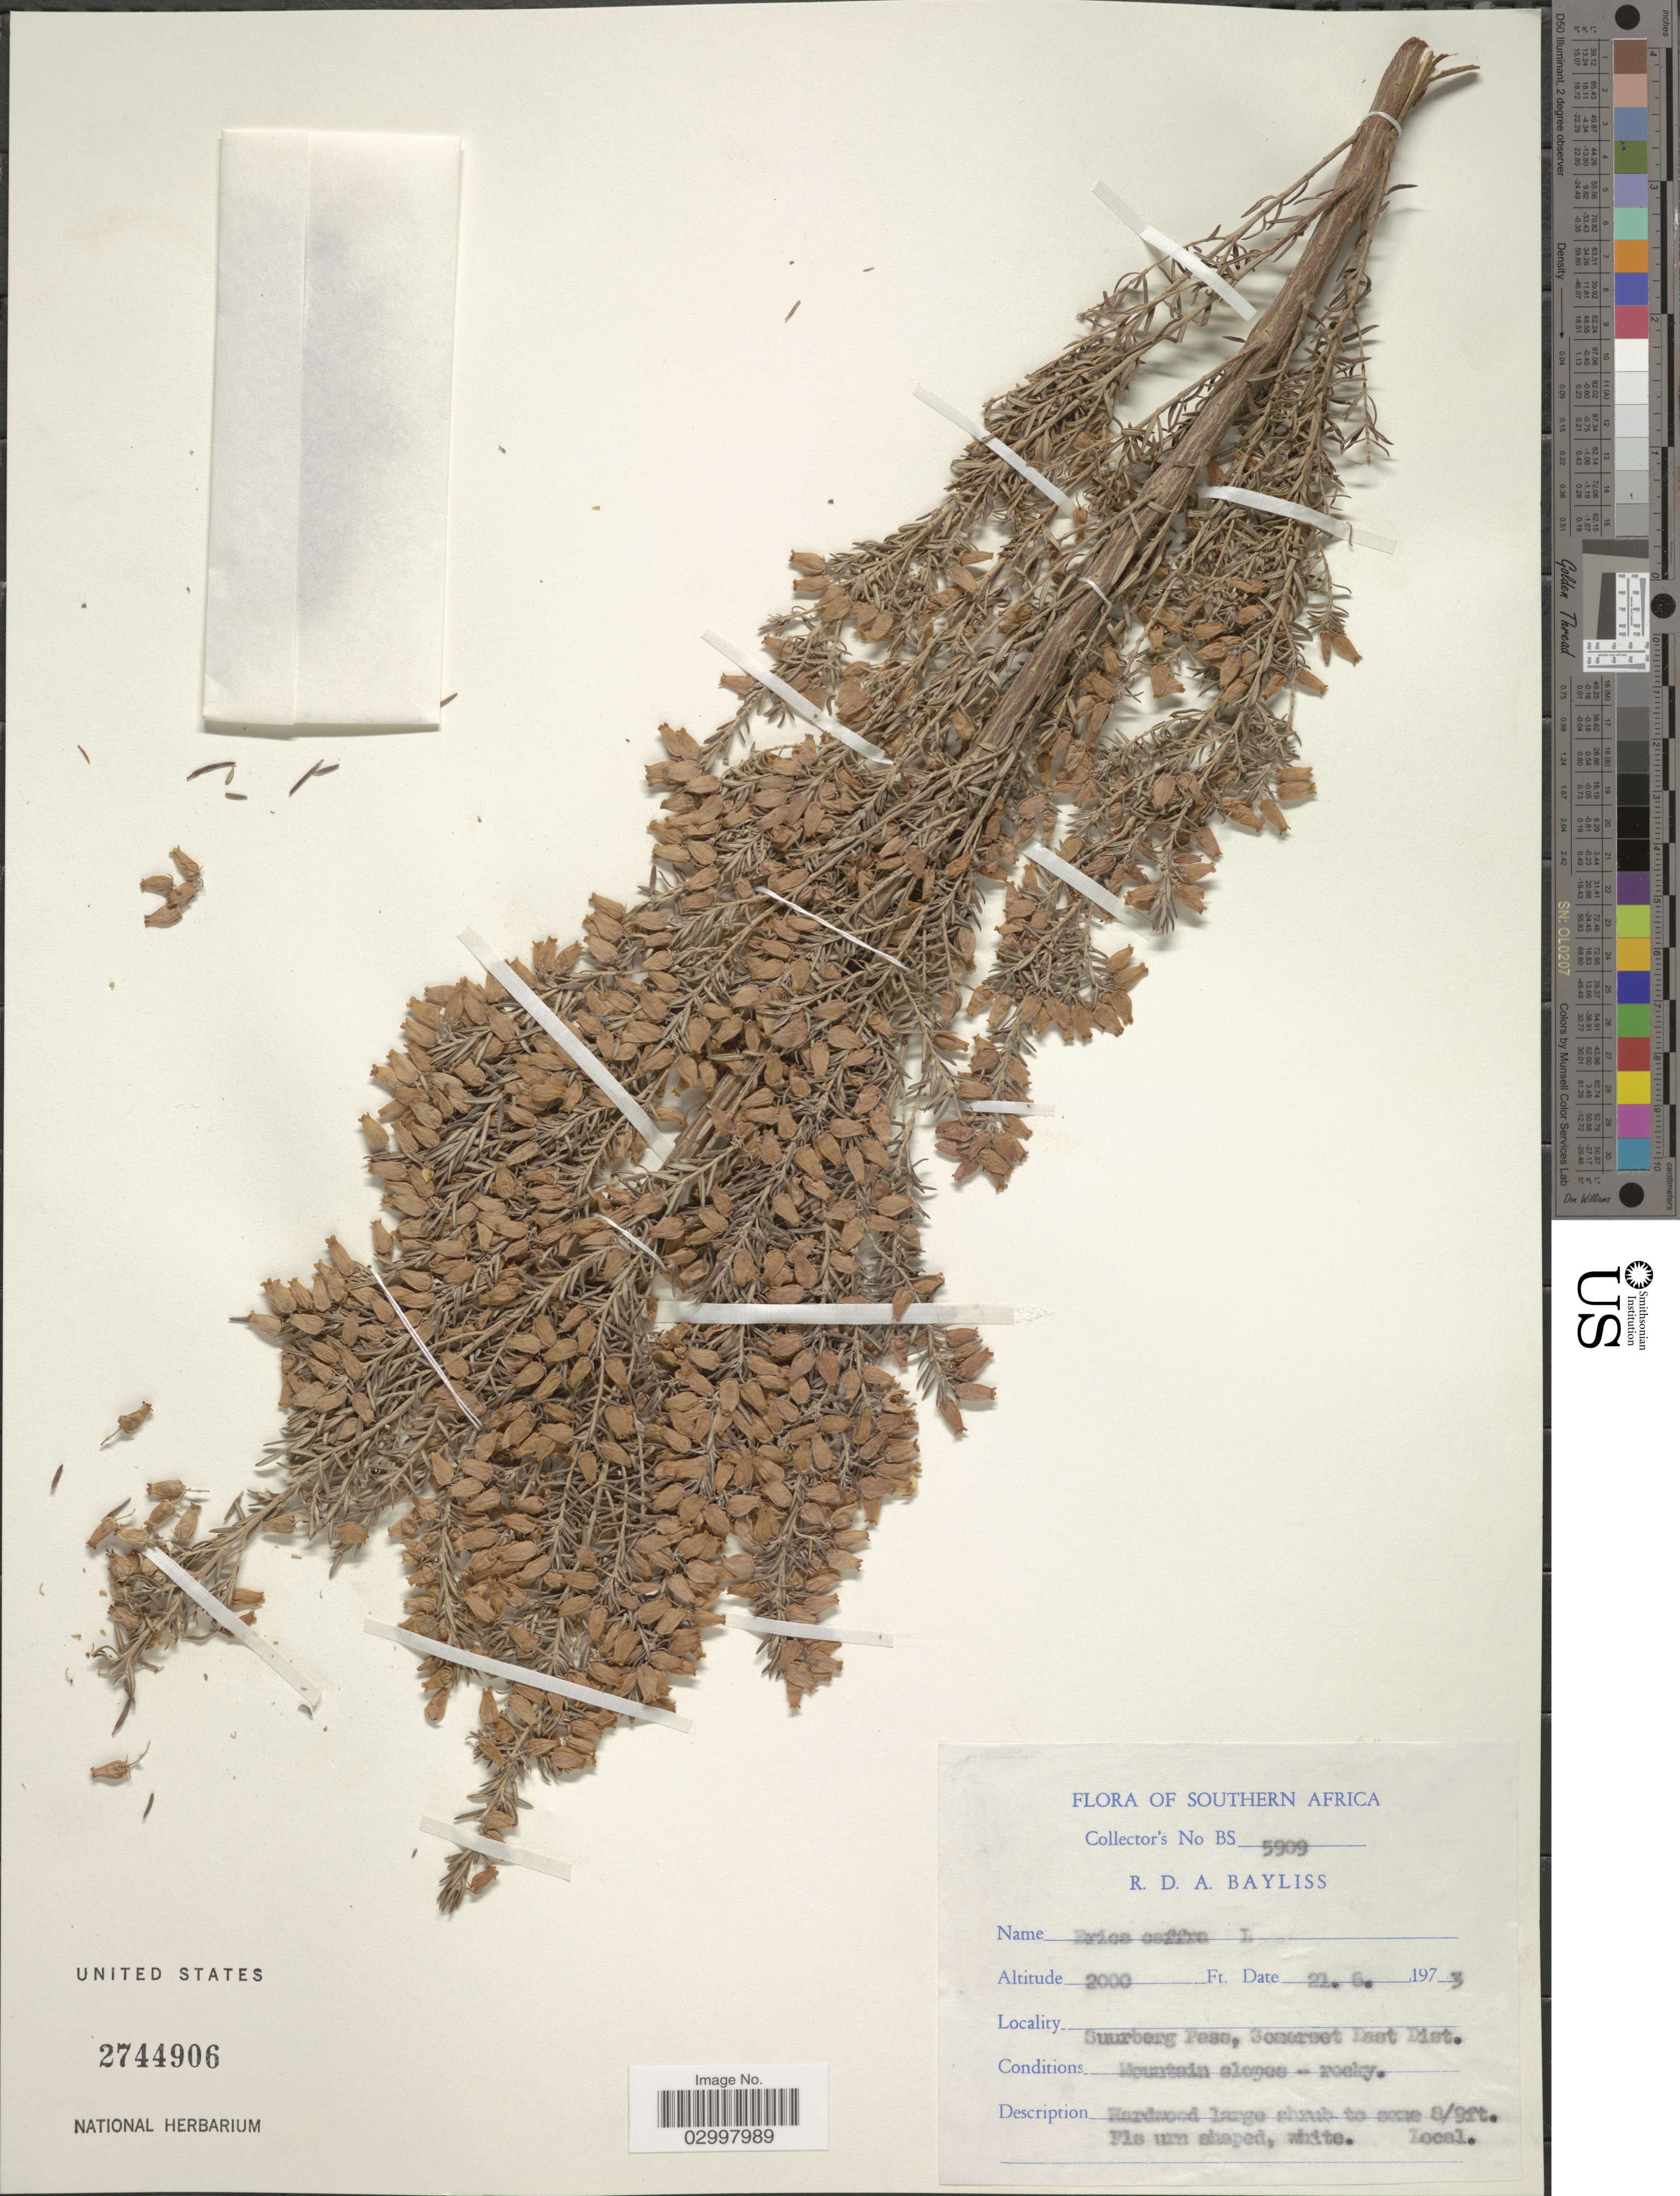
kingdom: Plantae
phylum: Tracheophyta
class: Magnoliopsida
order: Ericales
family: Ericaceae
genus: Erica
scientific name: Erica caffra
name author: L.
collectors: R. Bayliss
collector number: BS 5909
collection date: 1973-06-21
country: South Africa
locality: Southern Africa Suurberg Peso, Somerset East Dist. Mountain slopes.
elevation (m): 610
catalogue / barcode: US 2744906